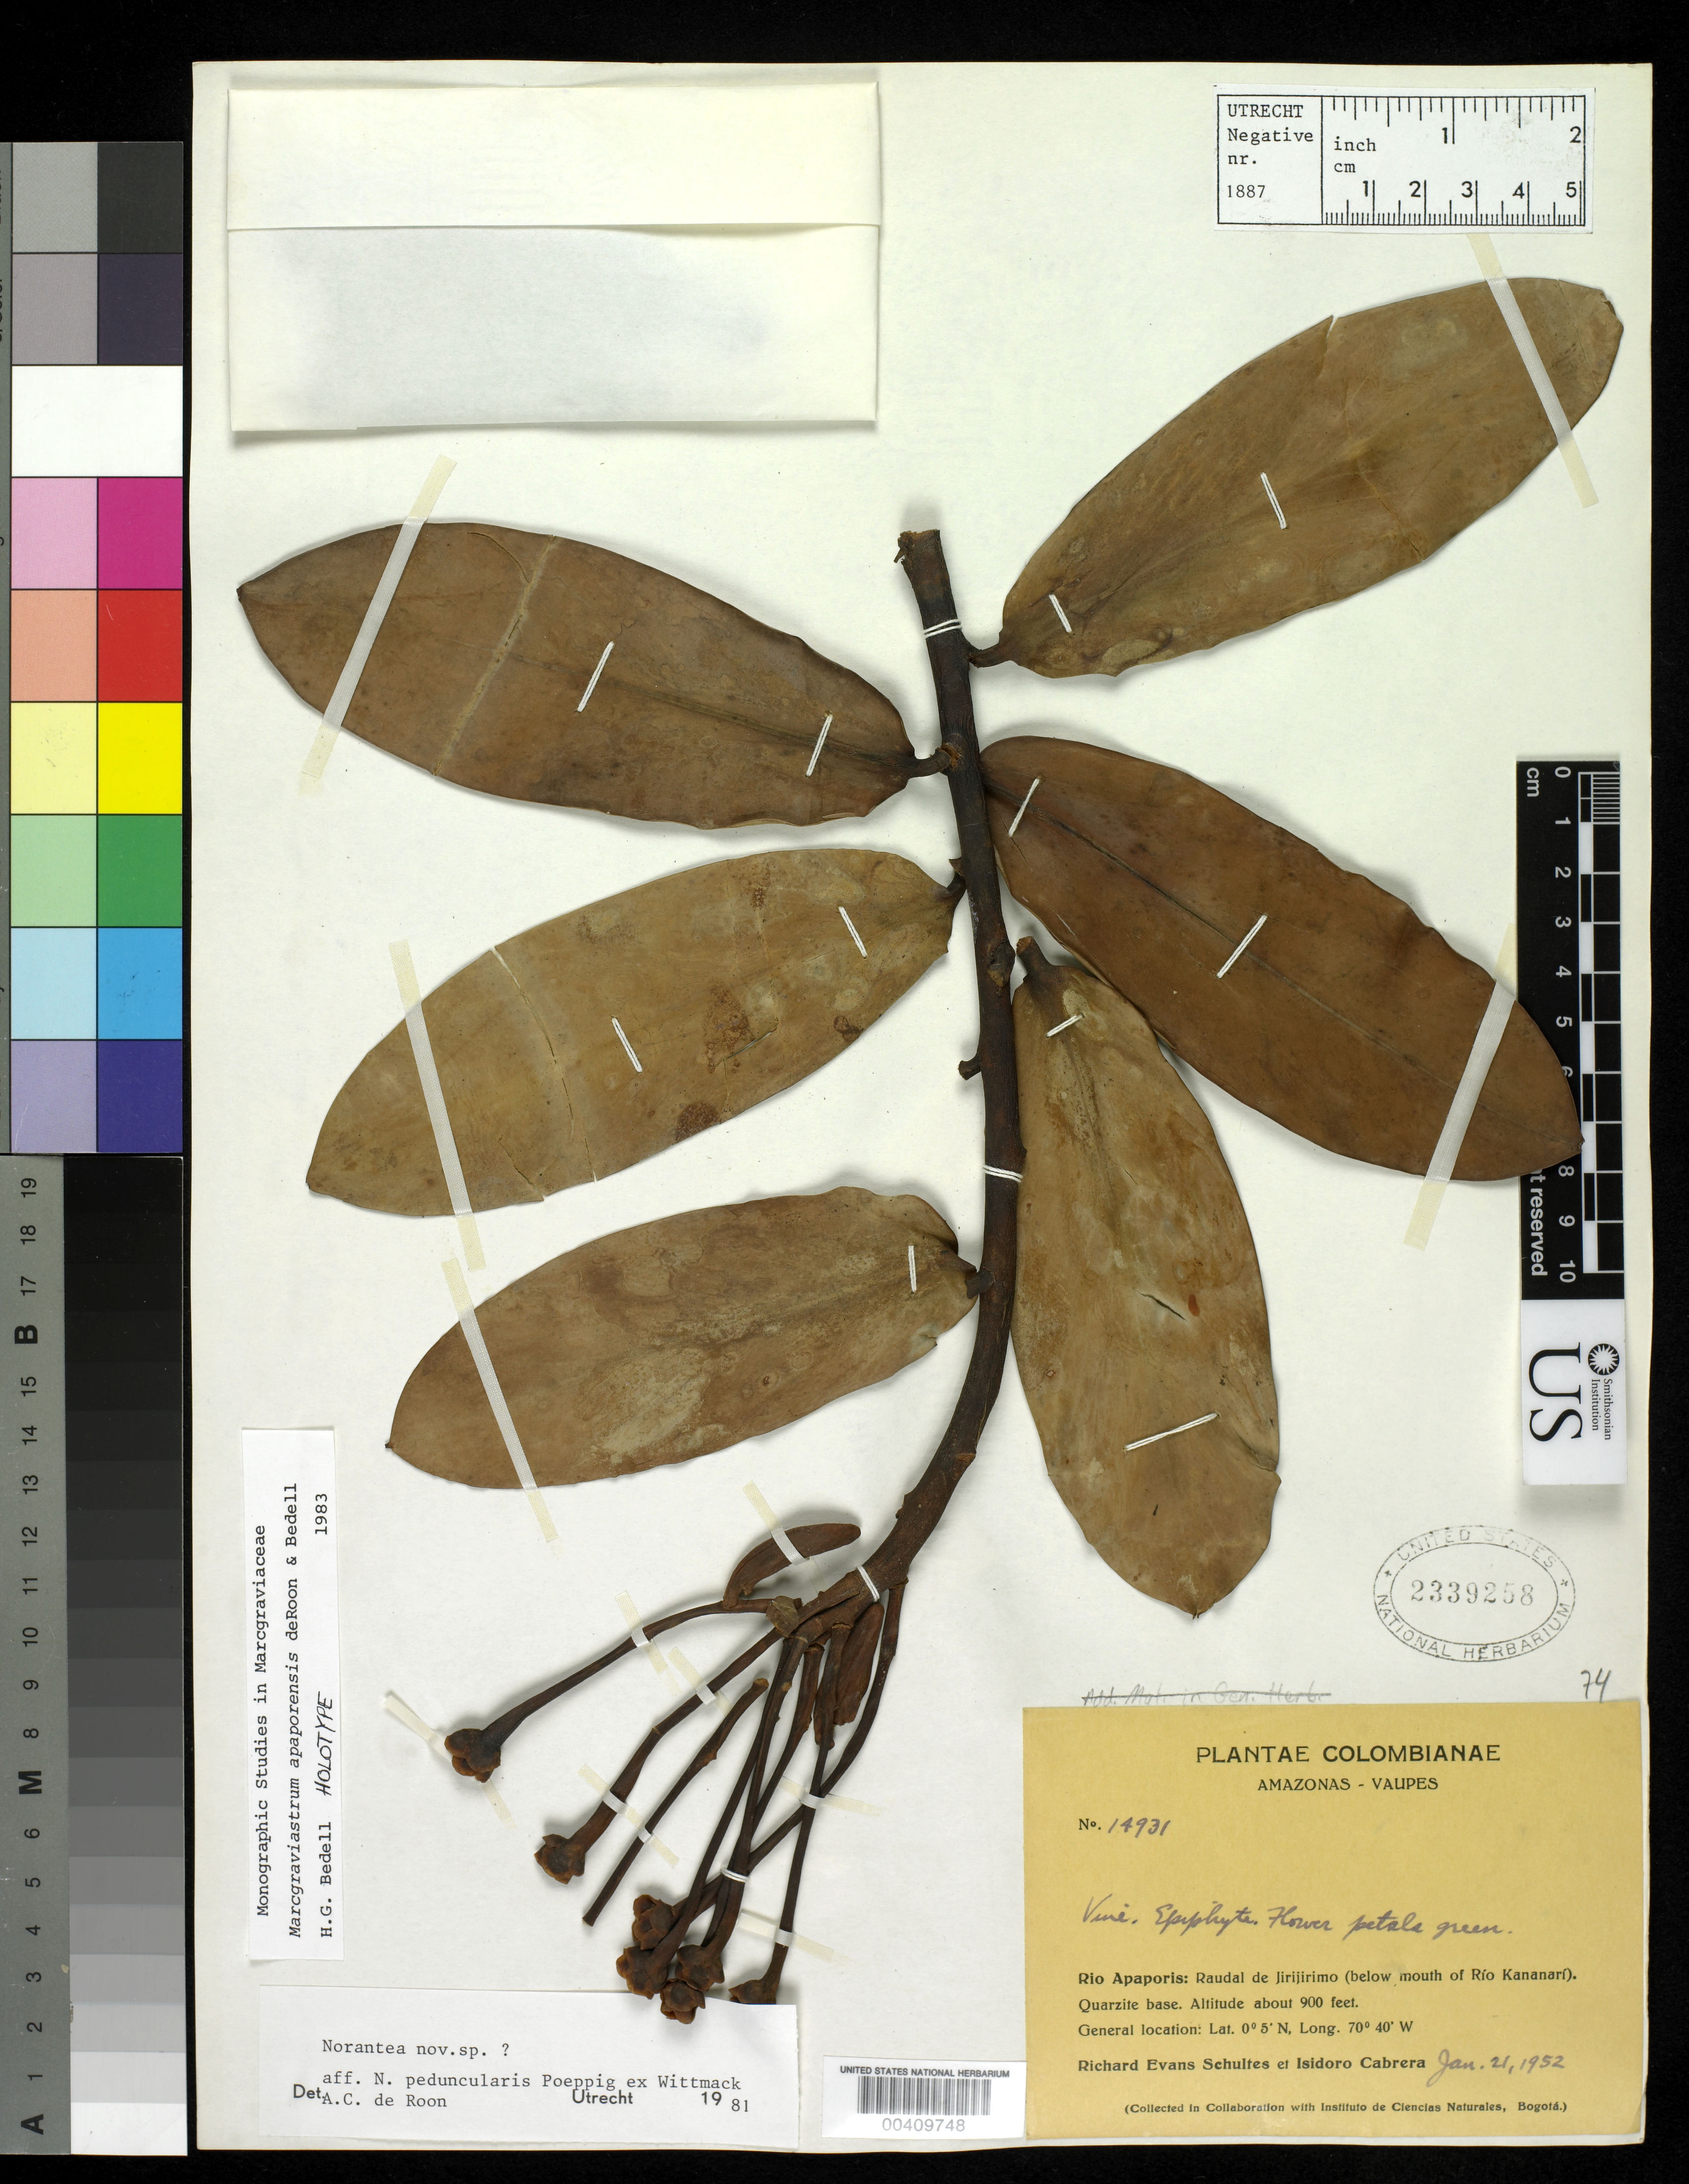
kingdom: Plantae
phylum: Tracheophyta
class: Magnoliopsida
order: Ericales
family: Marcgraviaceae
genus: Marcgraviastrum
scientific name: Marcgraviastrum apaporensis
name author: de Roon & Bedell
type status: Holotype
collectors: R. E. Schultes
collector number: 14931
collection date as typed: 21 Jan 1952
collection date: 1952-01-21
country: Colombia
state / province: Vaupés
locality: Rio Apaporis: Raudal de Jirijirimo (below mouth of Rio Kananarí).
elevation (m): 274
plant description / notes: Two duplicates at US (sheet nos. 2171434 & 2339258) are both annotated as "holotype" by H.G. Bedell; both sheets comprise a single holotype (A.C. de Roon, email comm. May 2008).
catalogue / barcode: US 2339258